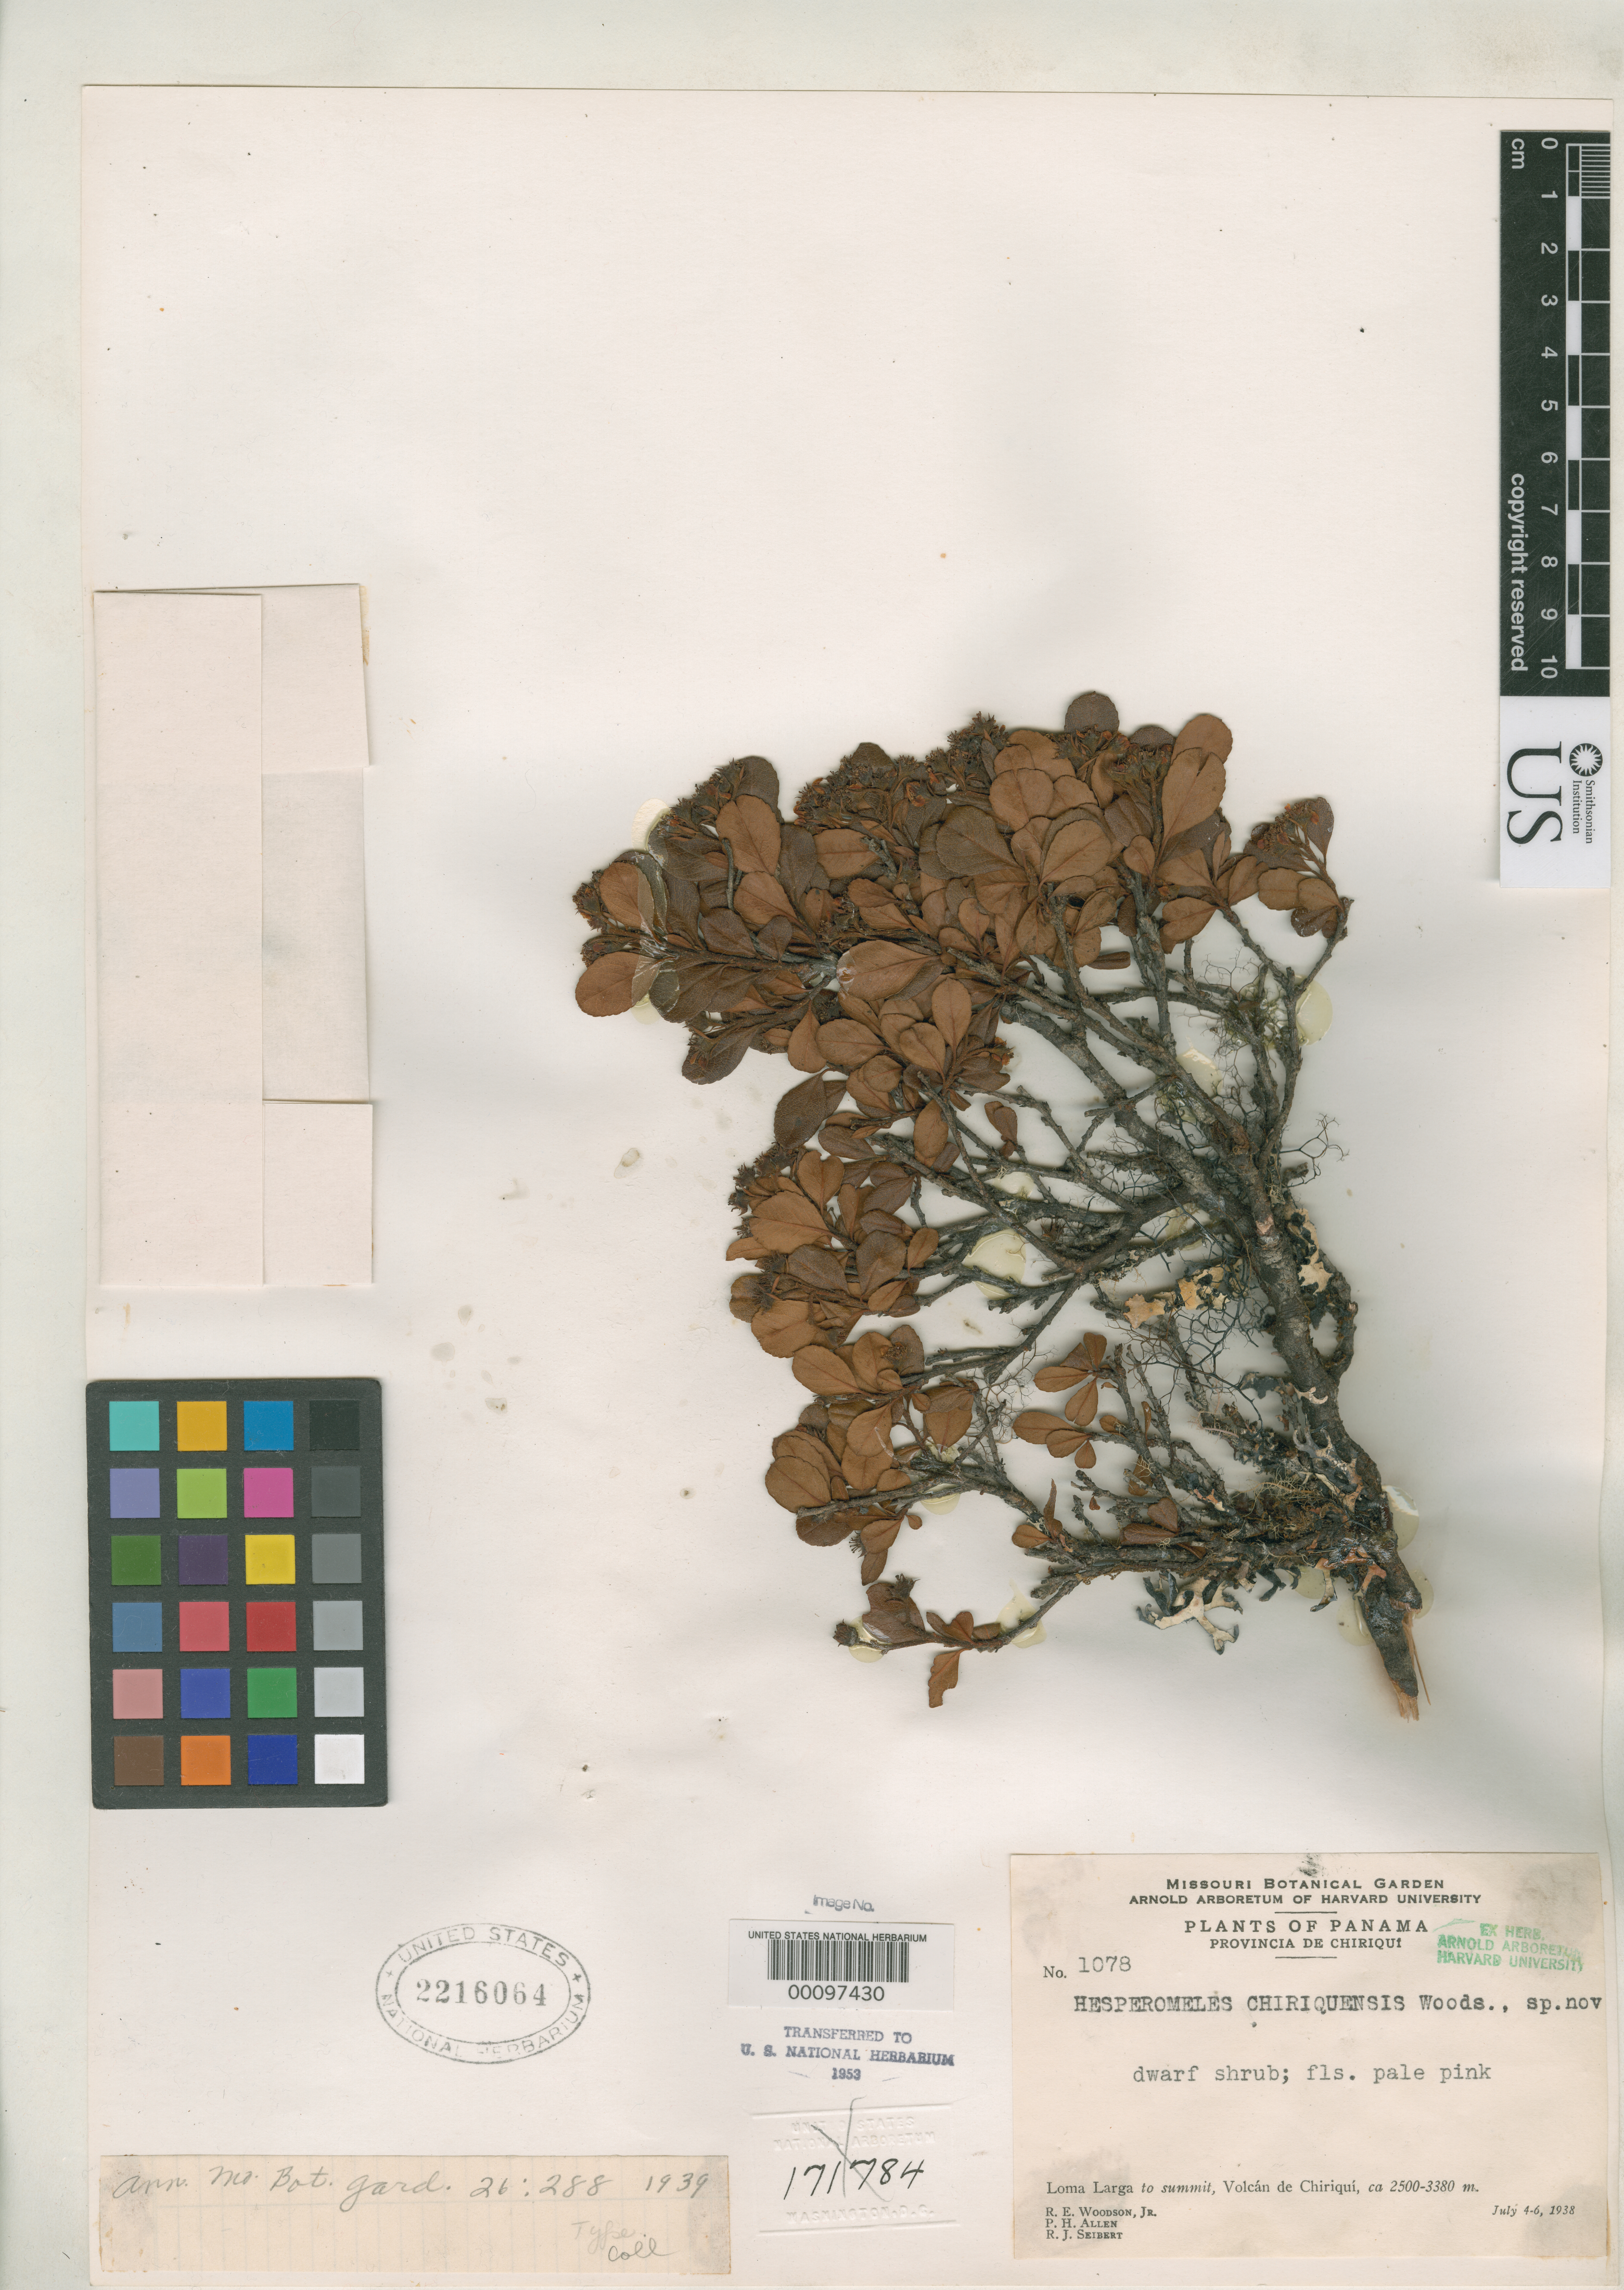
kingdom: Plantae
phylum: Tracheophyta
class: Magnoliopsida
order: Rosales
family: Rosaceae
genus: Hesperomeles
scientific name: Hesperomeles chiriquensis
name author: Woodson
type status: Isotype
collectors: R. E. Woodson, P. H. Allen & R. J. Seibert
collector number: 1078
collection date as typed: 04 Jul 1938 to 06 Jul 1938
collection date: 1938-07-04/1938-07-06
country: Panama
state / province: Chiriquí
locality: Loma Larga to summit, Colcan de Chiriqui.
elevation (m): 3300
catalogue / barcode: US 2216064